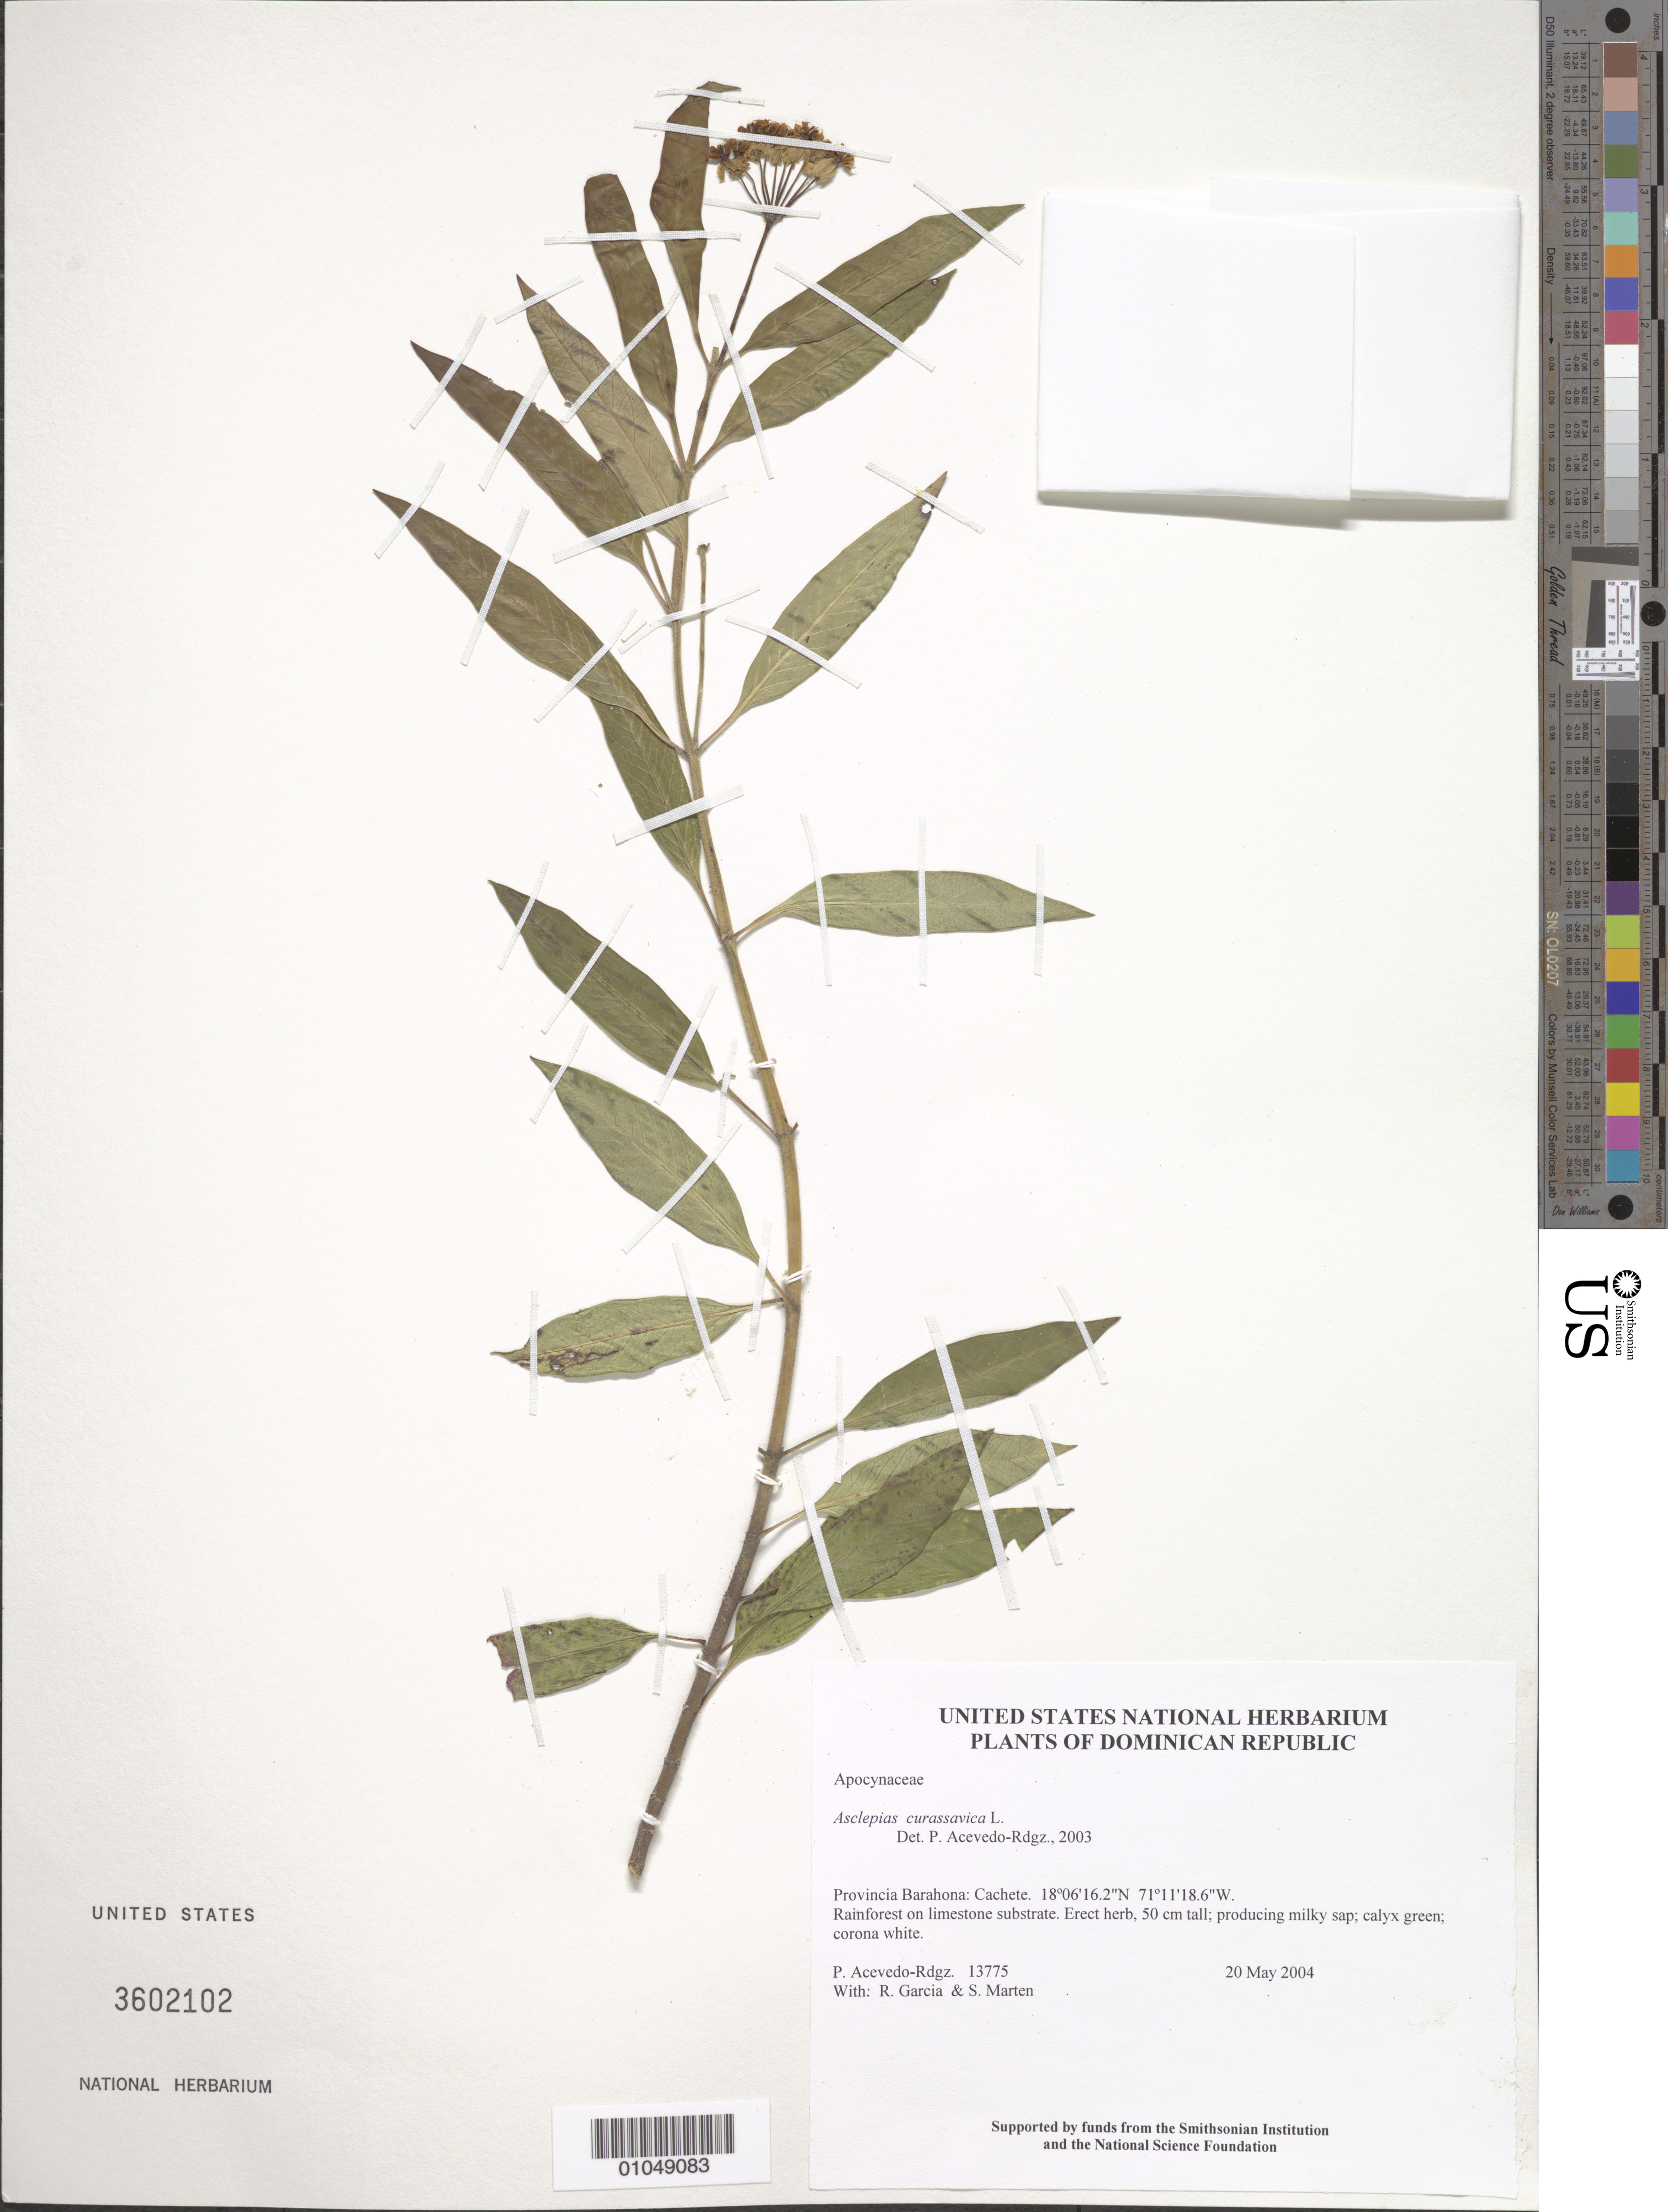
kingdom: Plantae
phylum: Tracheophyta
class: Magnoliopsida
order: Gentianales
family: Apocynaceae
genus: Asclepias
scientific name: Asclepias curassavica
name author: L.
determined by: Acevedo-Rodríguez, P., (BOT), Smithsonian Institution - National Museum of Natural History (UNITED STATES)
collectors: P. Acevedo-Rodr., R. G. García & S. Marten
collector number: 13775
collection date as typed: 20 May 2004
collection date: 2004-05-20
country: Dominican Republic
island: Hispaniola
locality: Provincia Barahona: Cachete.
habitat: Rainforest on limestone substrate.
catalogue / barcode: US 3602102